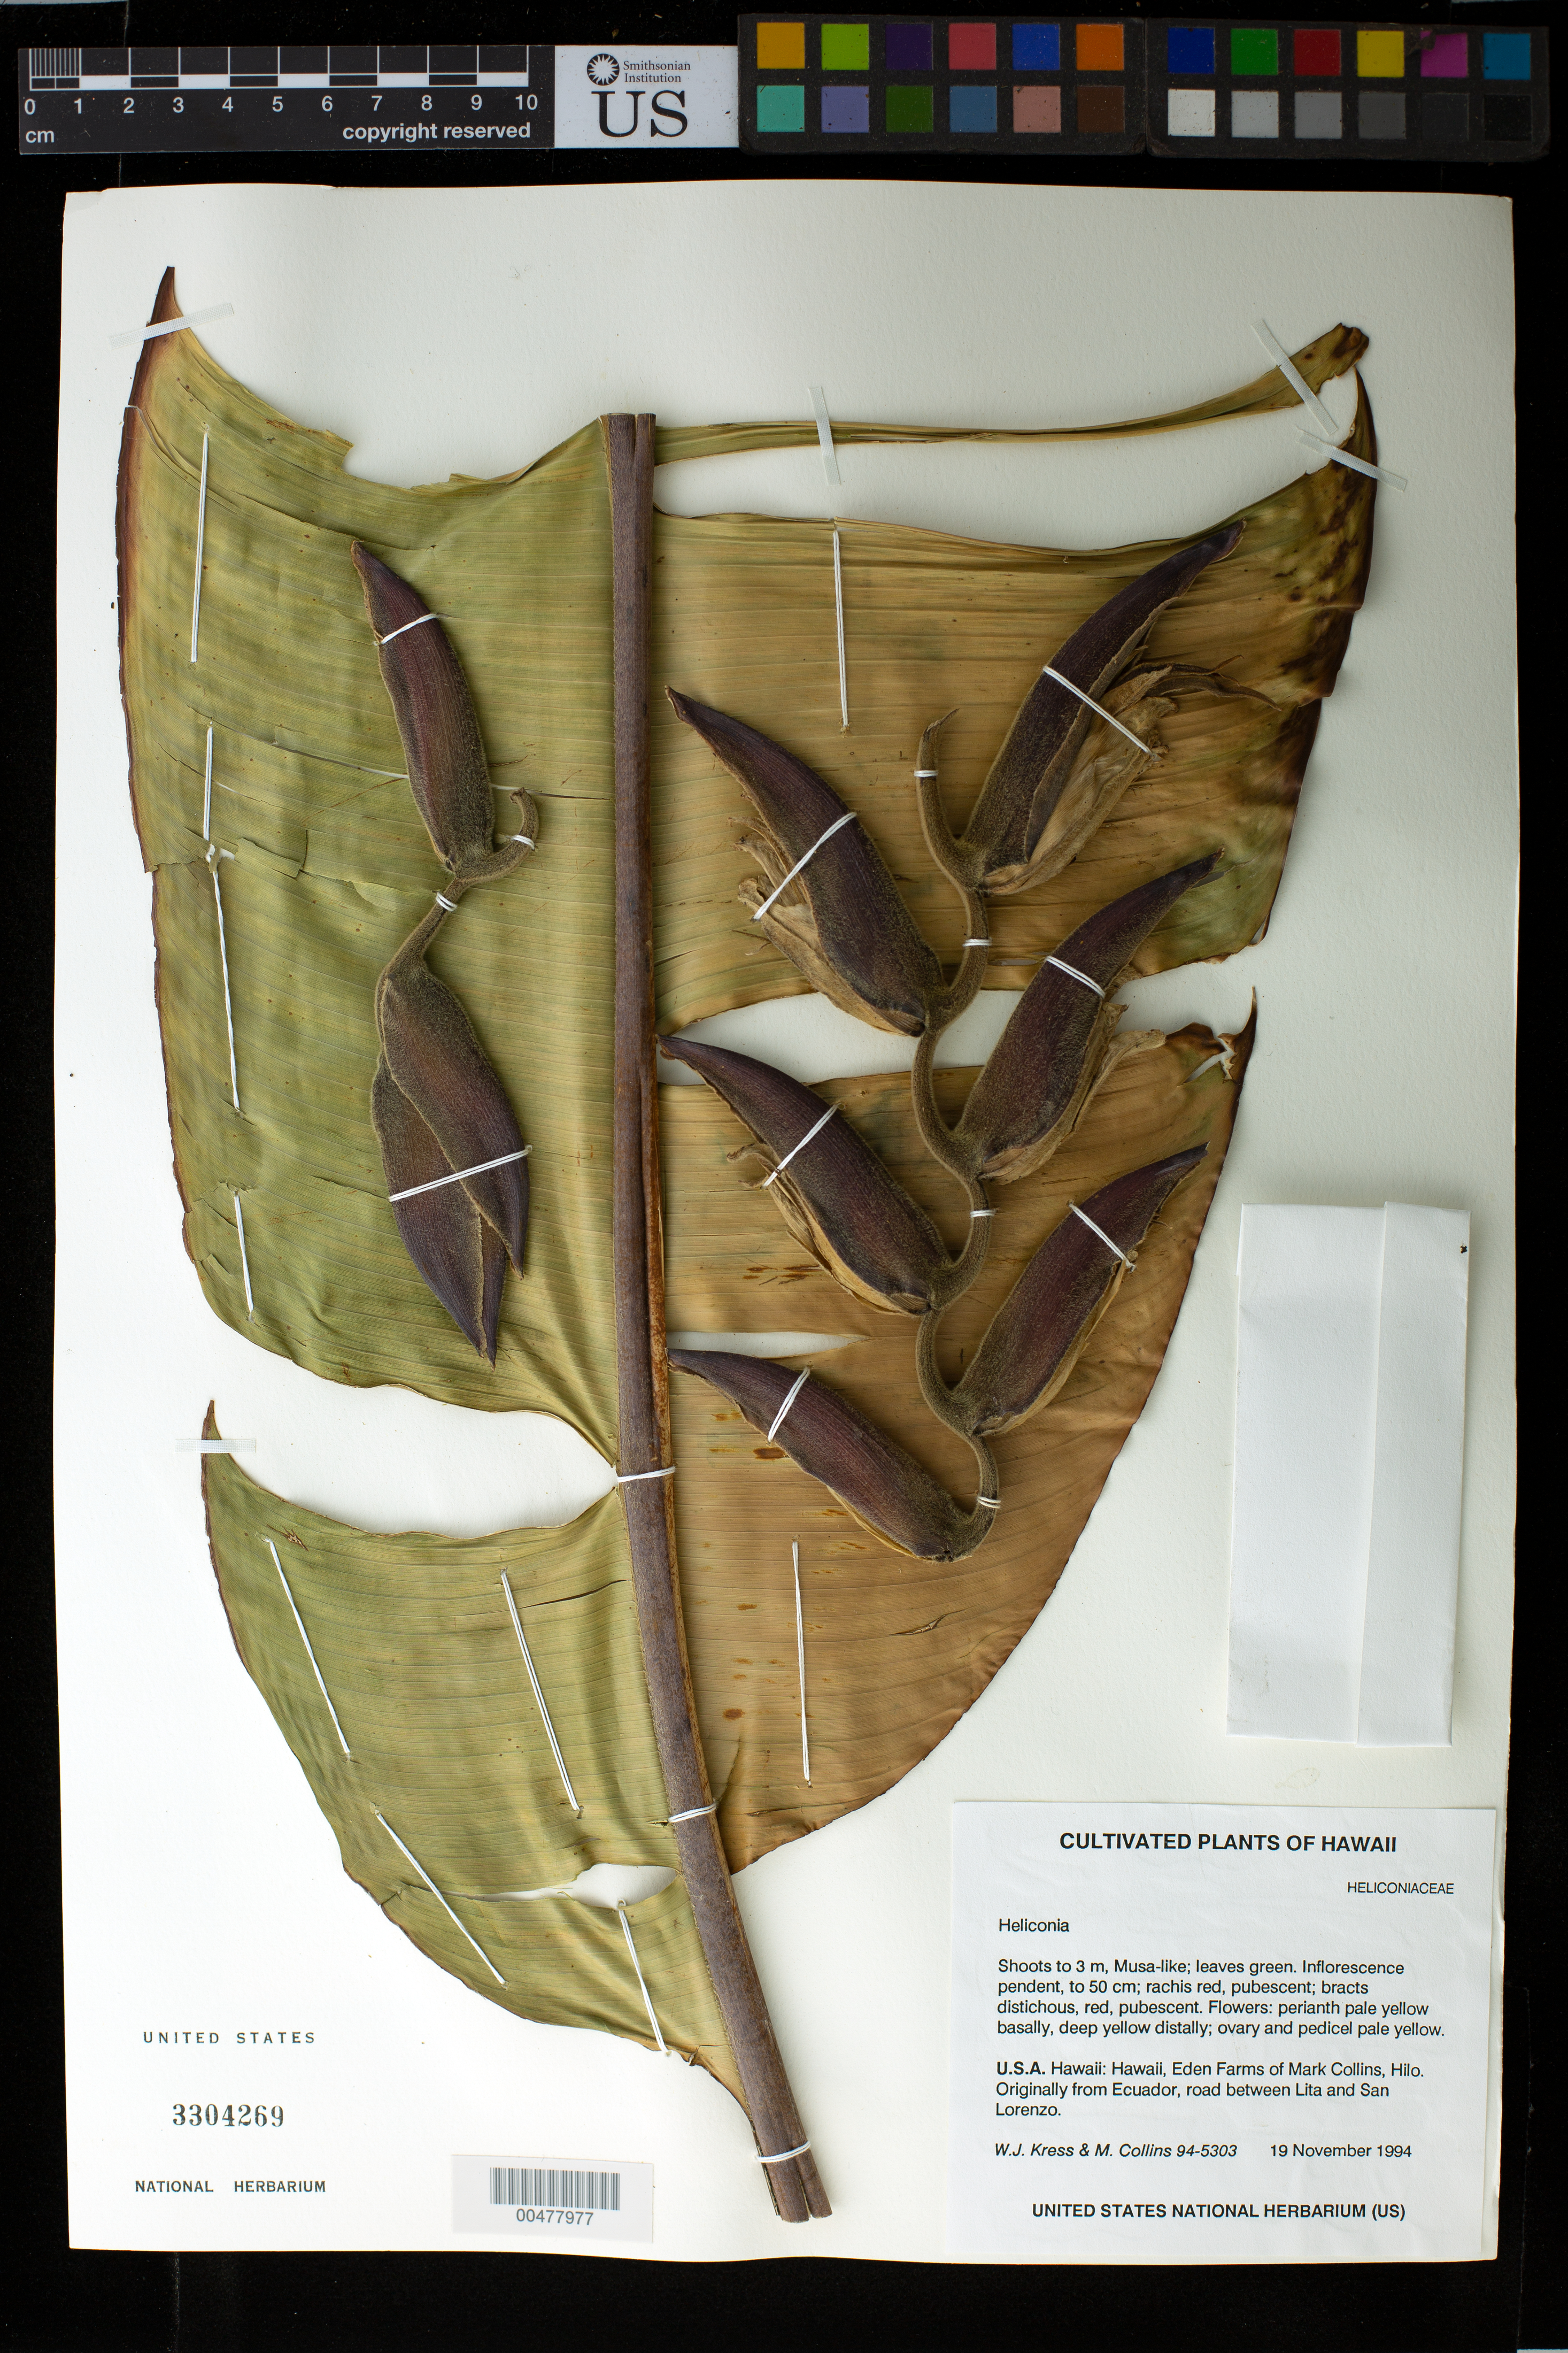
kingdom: Plantae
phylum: Tracheophyta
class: Liliopsida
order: Zingiberales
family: Heliconiaceae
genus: Heliconia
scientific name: Heliconia sp.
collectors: W. J. Kress & M. Collins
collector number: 94-5303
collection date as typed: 19 Nov 1994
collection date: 1994-11-19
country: United States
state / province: Hawaii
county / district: Hawaii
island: Hawaii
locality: Eden Farms of Mark Colins, Hilo, originally from Ecuador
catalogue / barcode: US 3304269